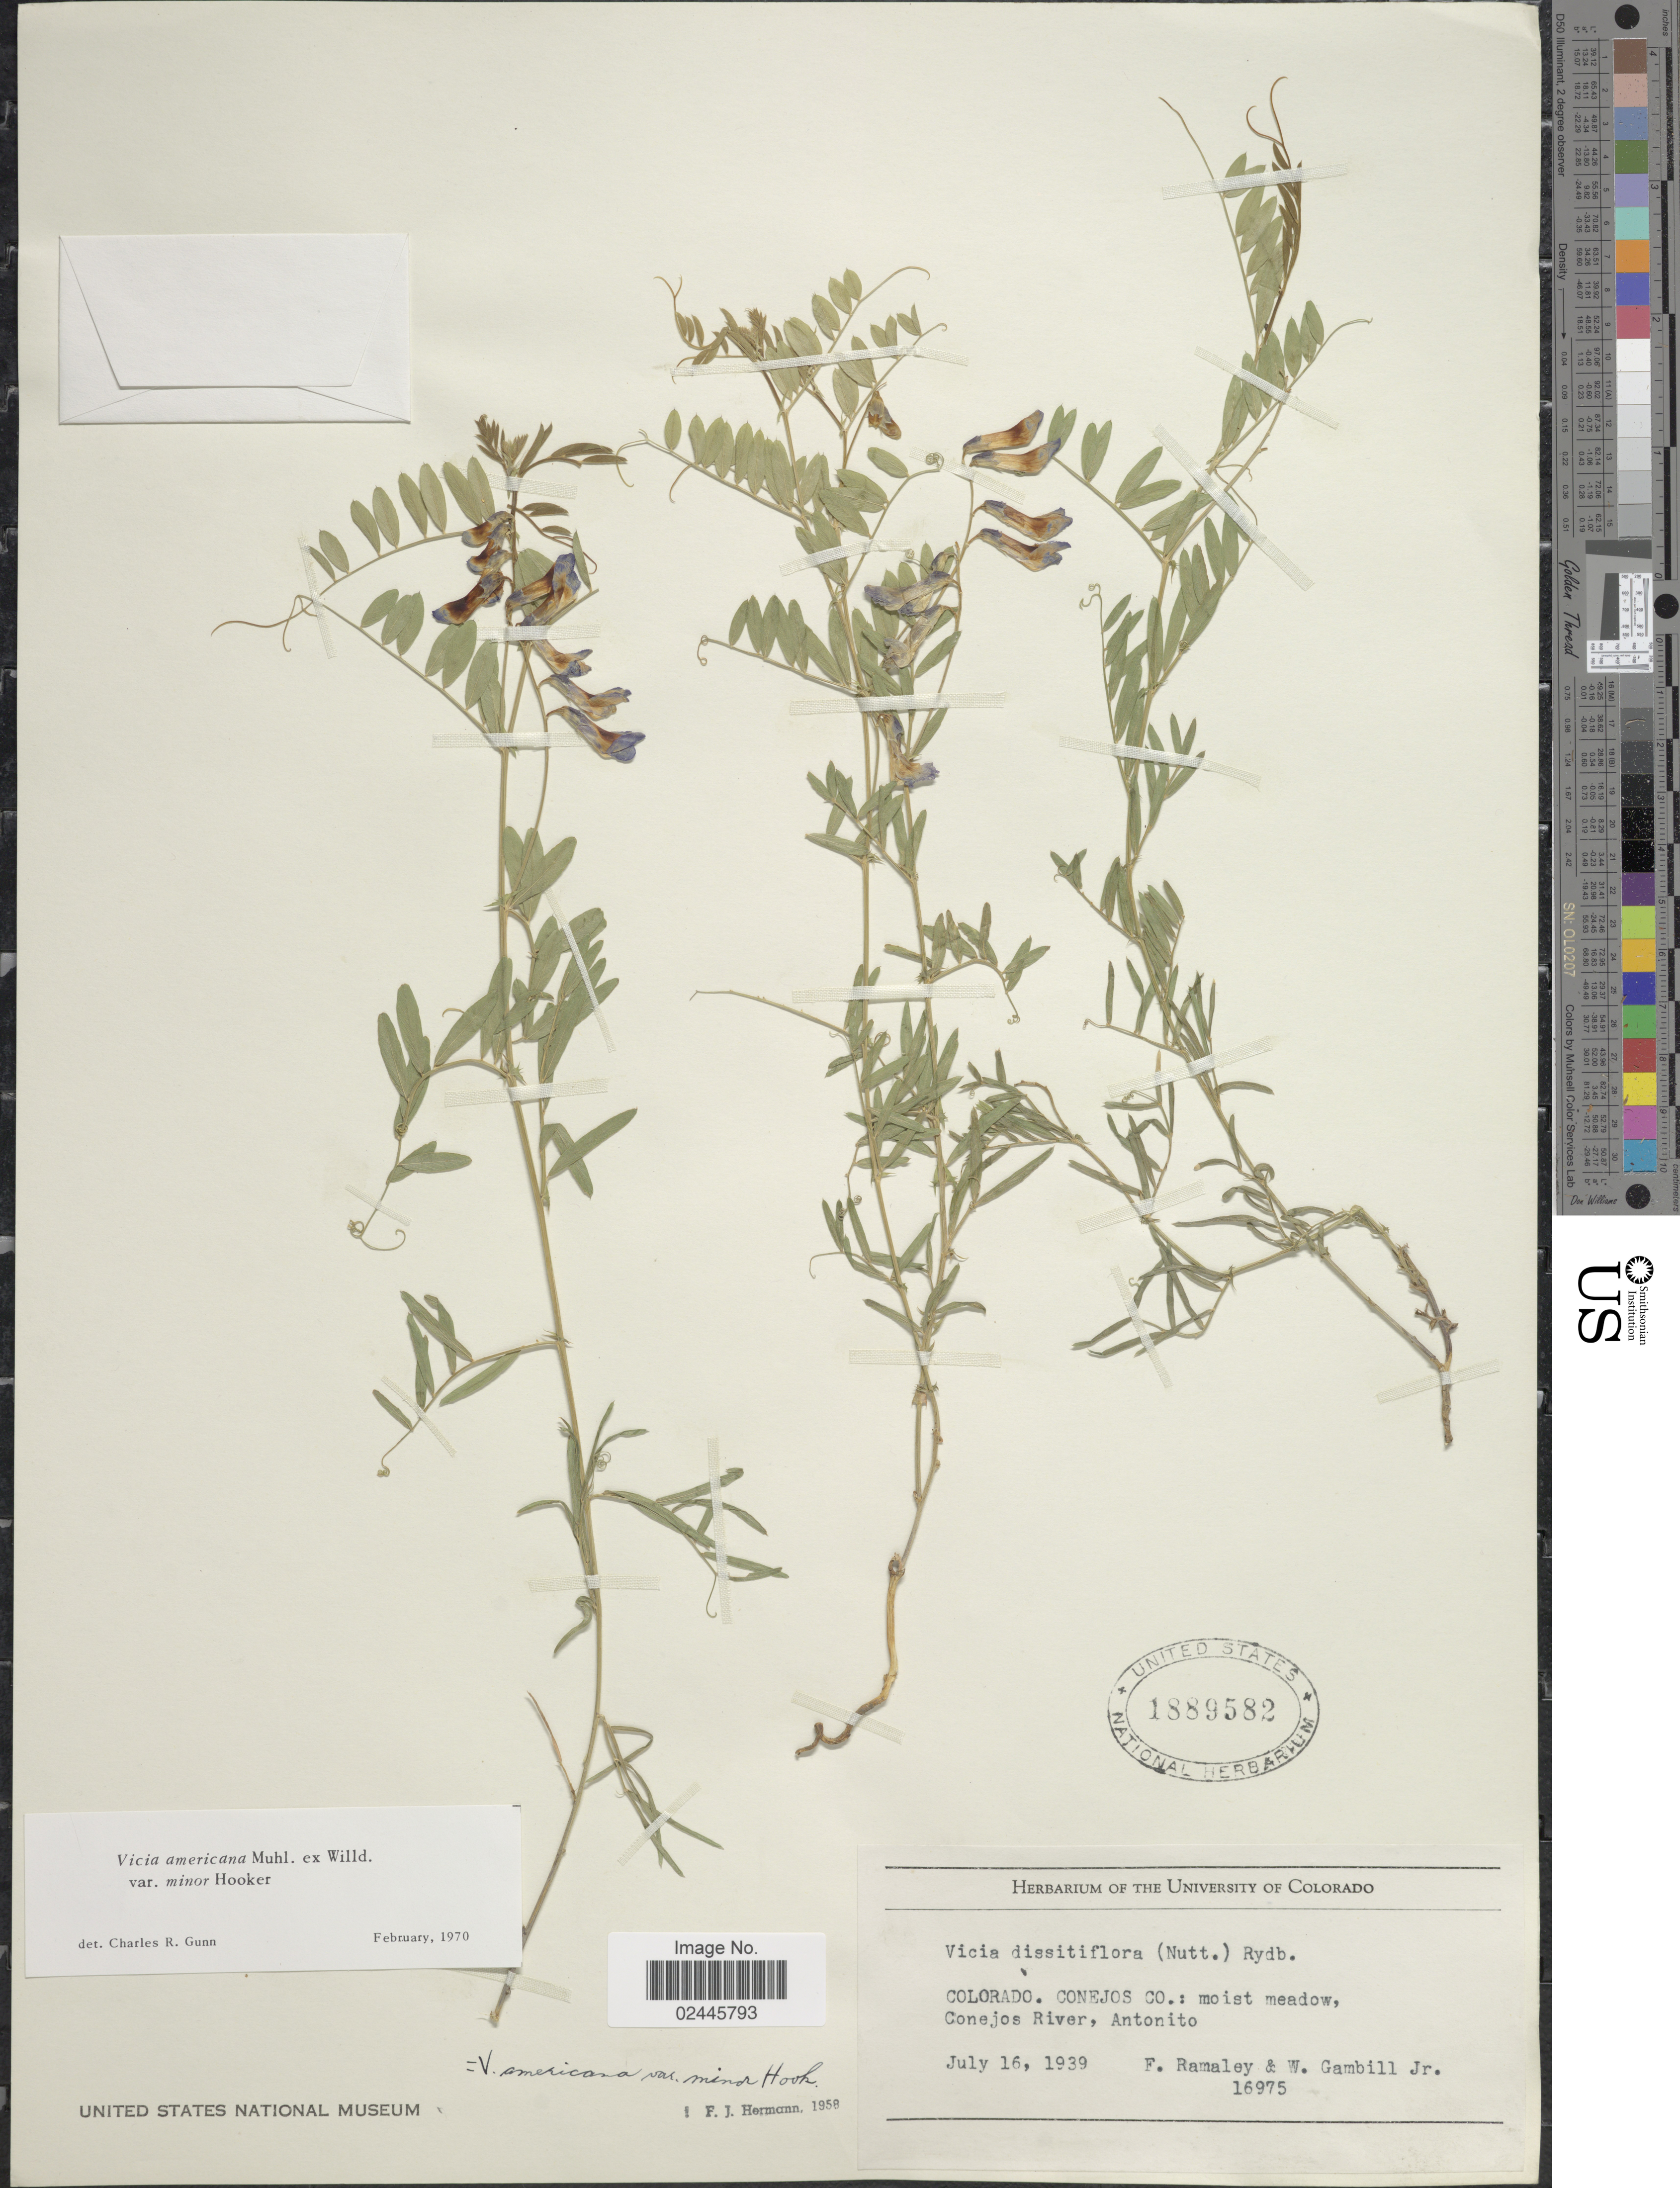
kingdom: Plantae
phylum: Tracheophyta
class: Magnoliopsida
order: Fabales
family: Fabaceae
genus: Vicia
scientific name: Vicia americana var. minor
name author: Hook.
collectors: F. Ramaley & W. Gambill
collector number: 16975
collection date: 1939-07-16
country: United States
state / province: Colorado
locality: Colorado, Conejos Co.: moist meadow, Conejos River, Antonito.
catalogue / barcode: US 1889582